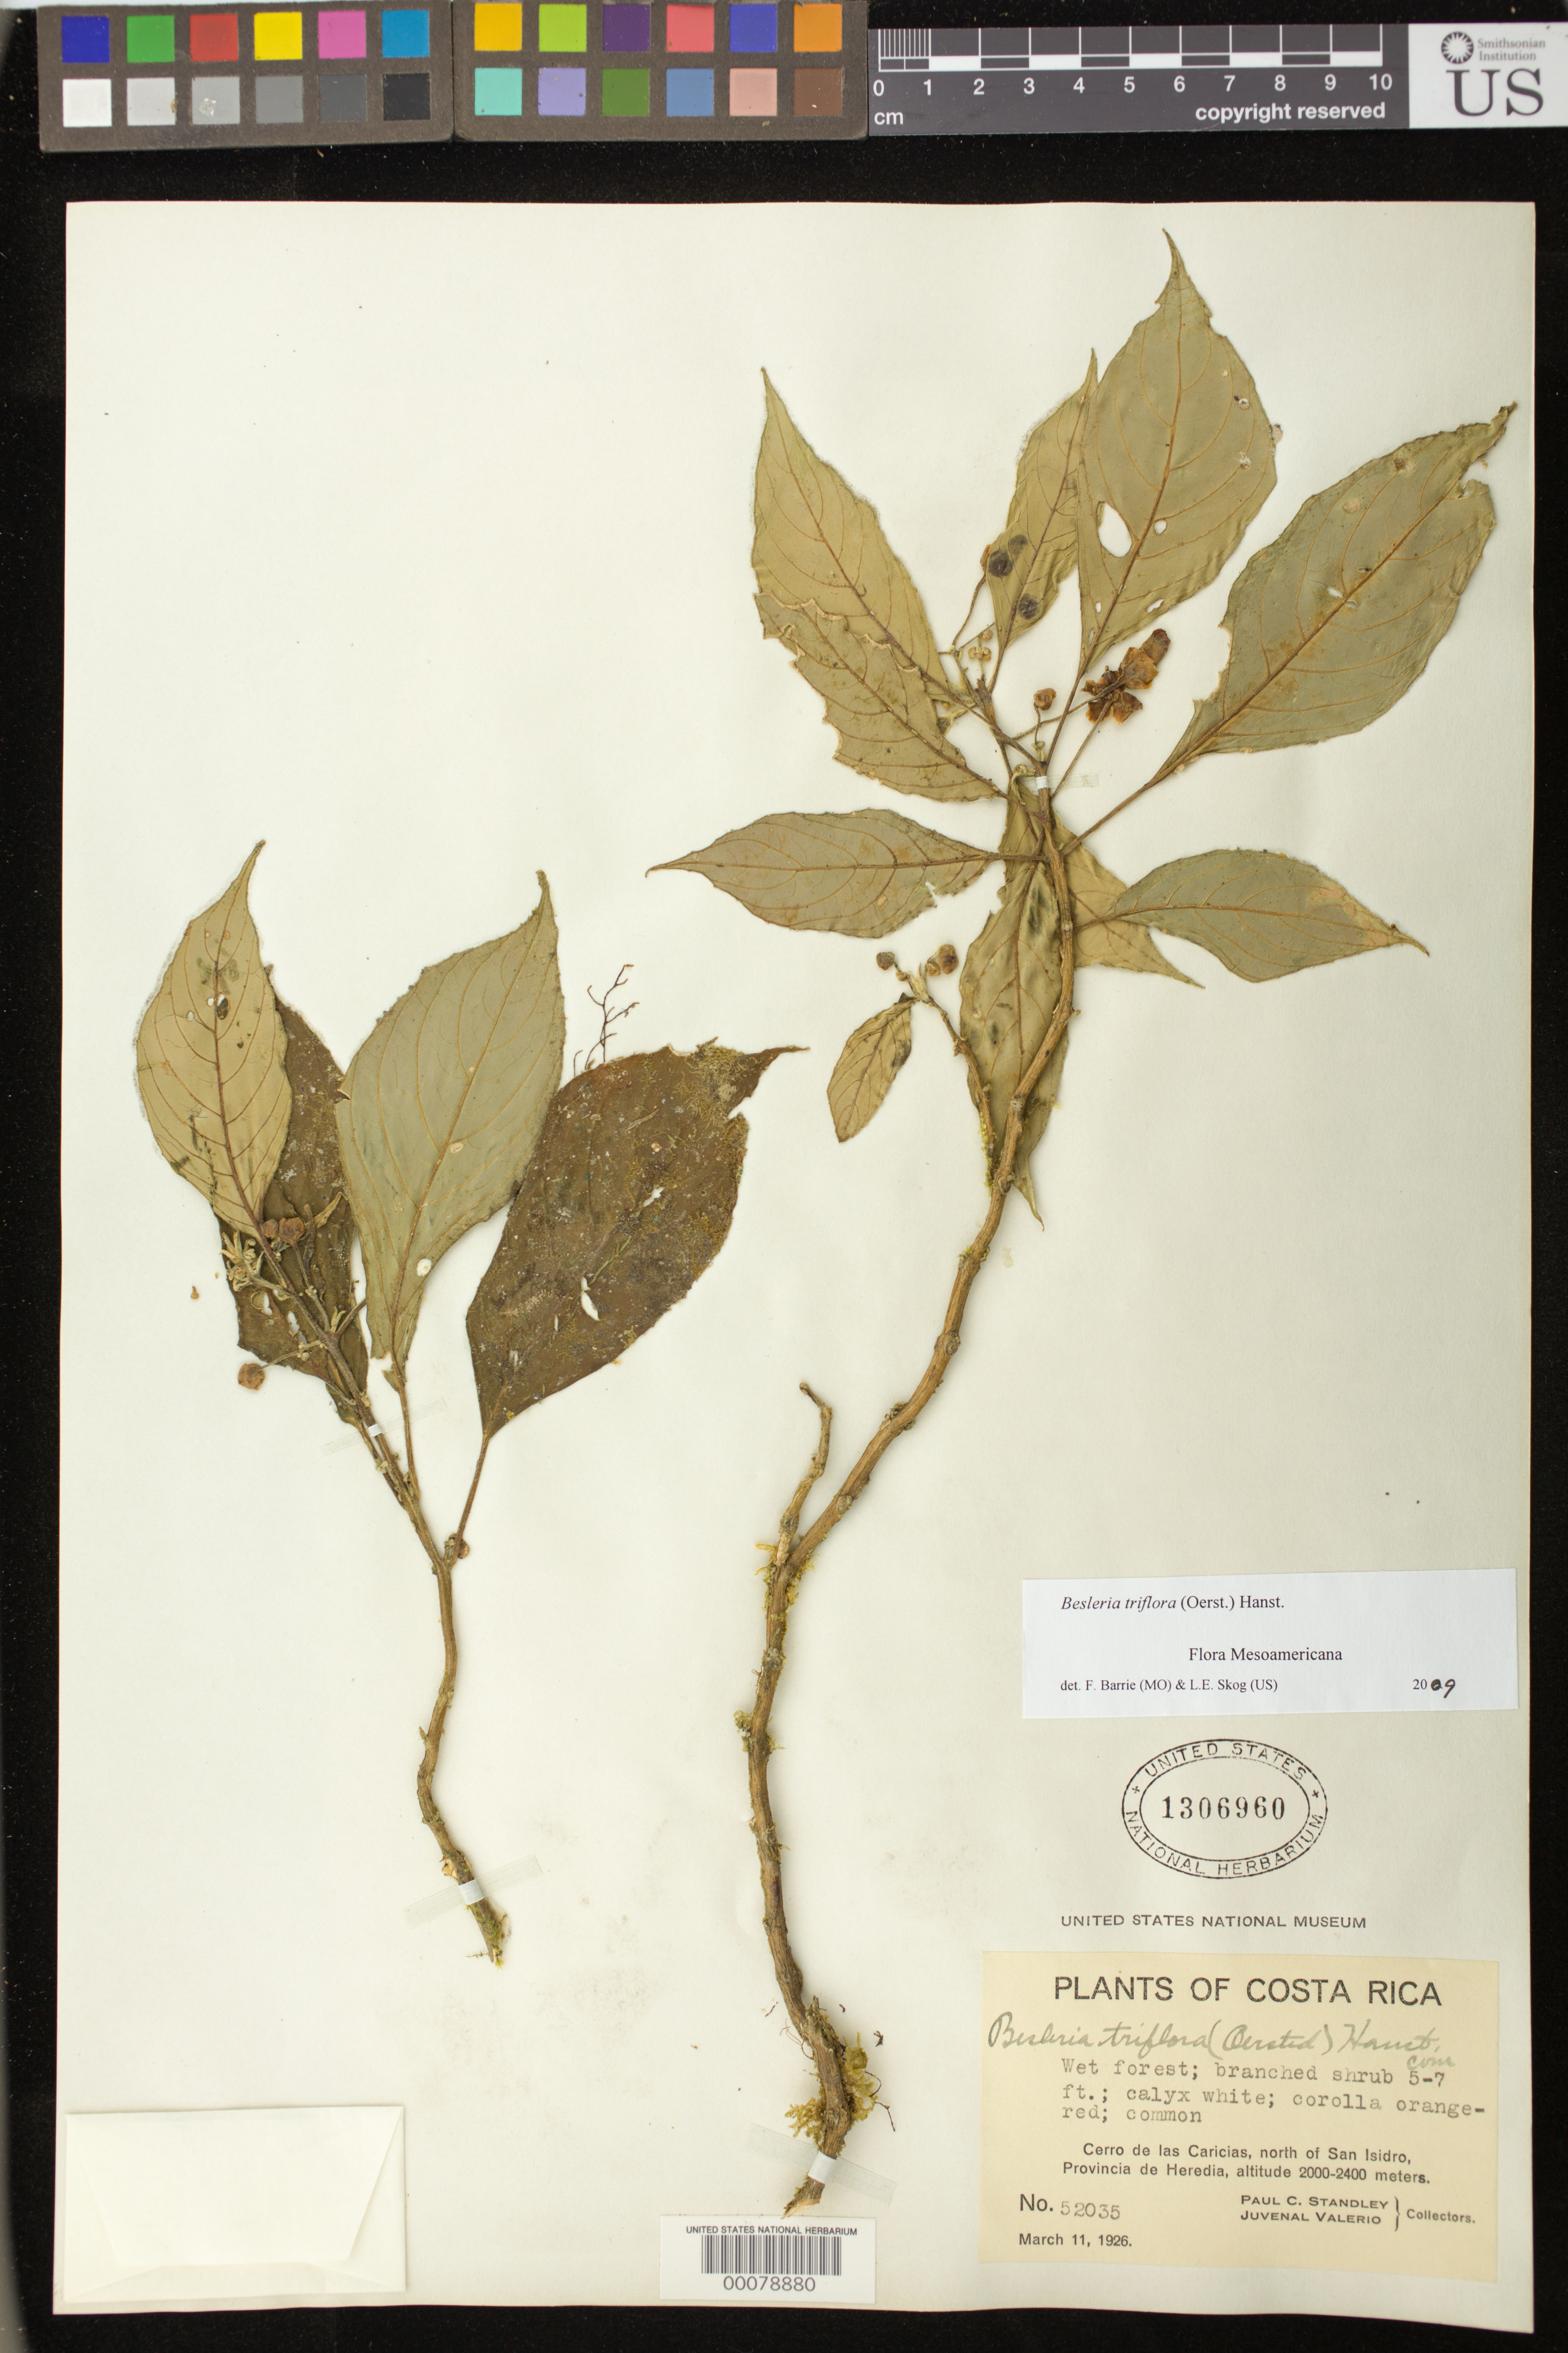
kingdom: Plantae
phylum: Tracheophyta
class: Magnoliopsida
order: Lamiales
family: Gesneriaceae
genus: Besleria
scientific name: Besleria triflora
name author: (Oerst.) Hanst.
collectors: P. C. Standley & J. Valerio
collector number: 52035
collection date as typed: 11 Mar 1926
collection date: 1926-03-11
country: Costa Rica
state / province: Heredia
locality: Cerro de las Caricias, N of San Isidro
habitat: Wet forest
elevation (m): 2000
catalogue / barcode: US 1306960